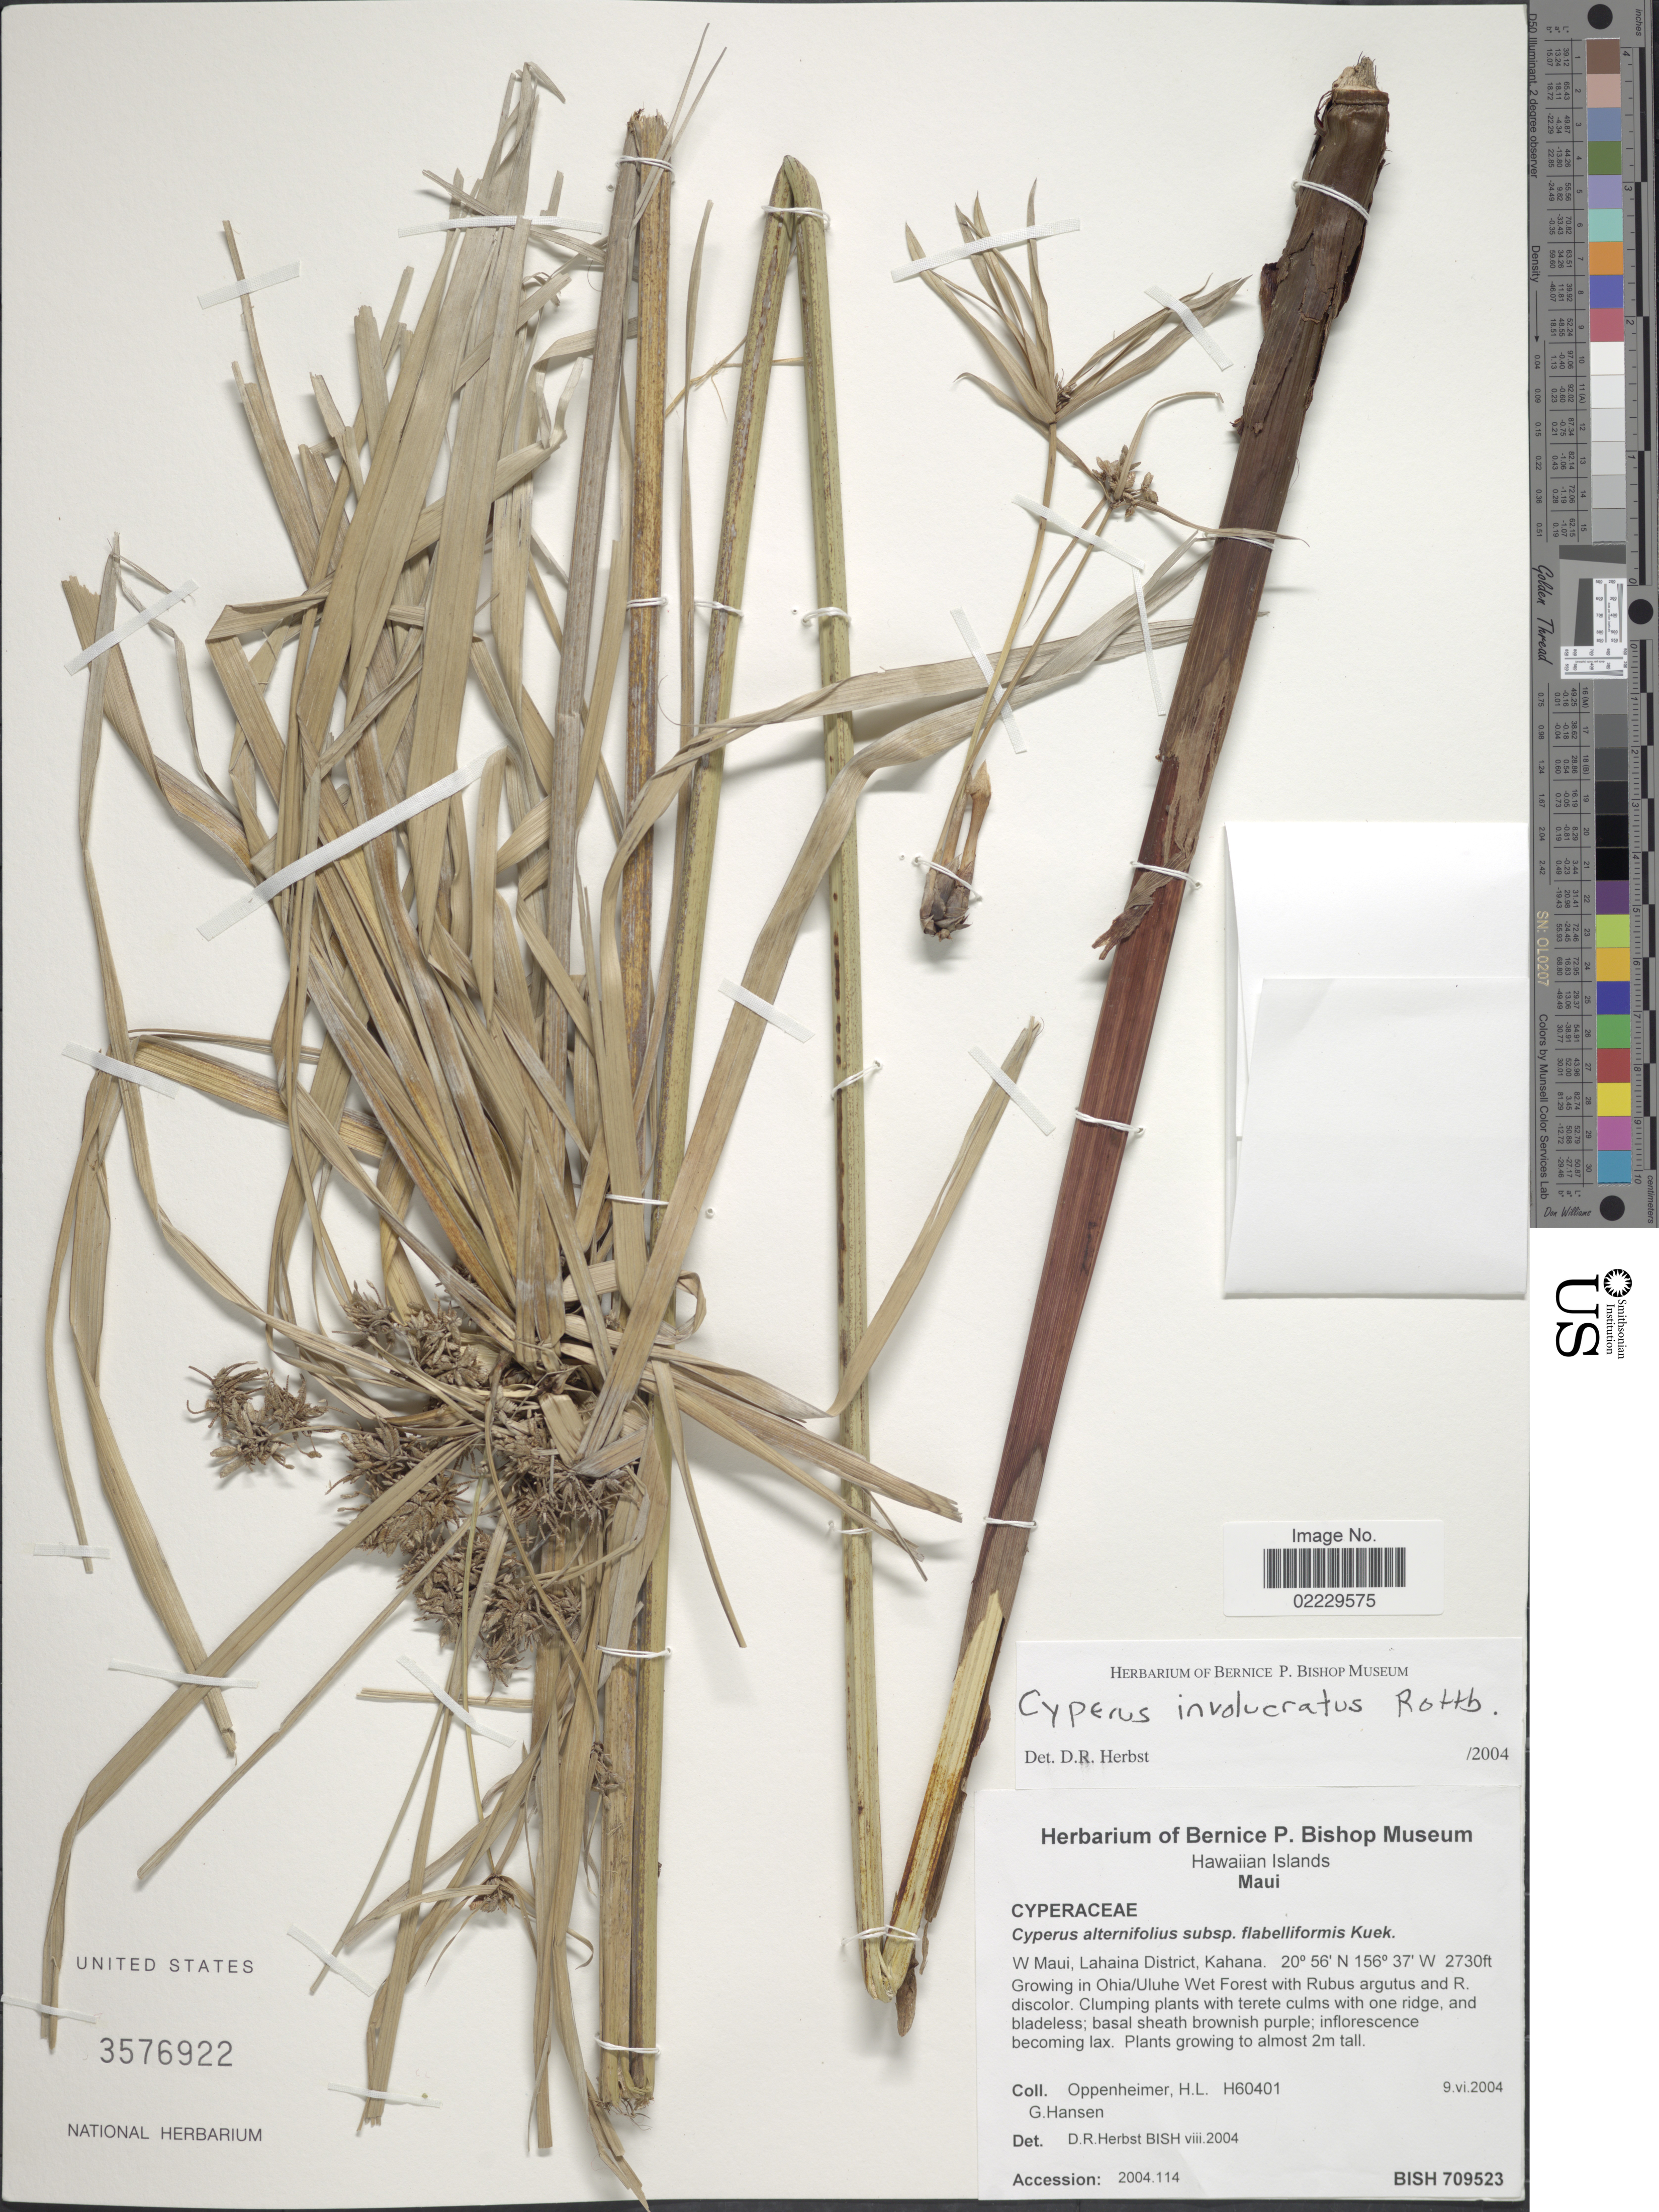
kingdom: Plantae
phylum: Tracheophyta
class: Liliopsida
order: Poales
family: Cyperaceae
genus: Cyperus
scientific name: Cyperus involucratus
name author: Rottb.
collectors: H. L. Oppenheimer & G. Hansen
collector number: H60401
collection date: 2004-06-09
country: United States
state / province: Hawaii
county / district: Maui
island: Maui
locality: W. Maui, Lahaina Districts, Kahana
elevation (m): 832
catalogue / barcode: US 3576922